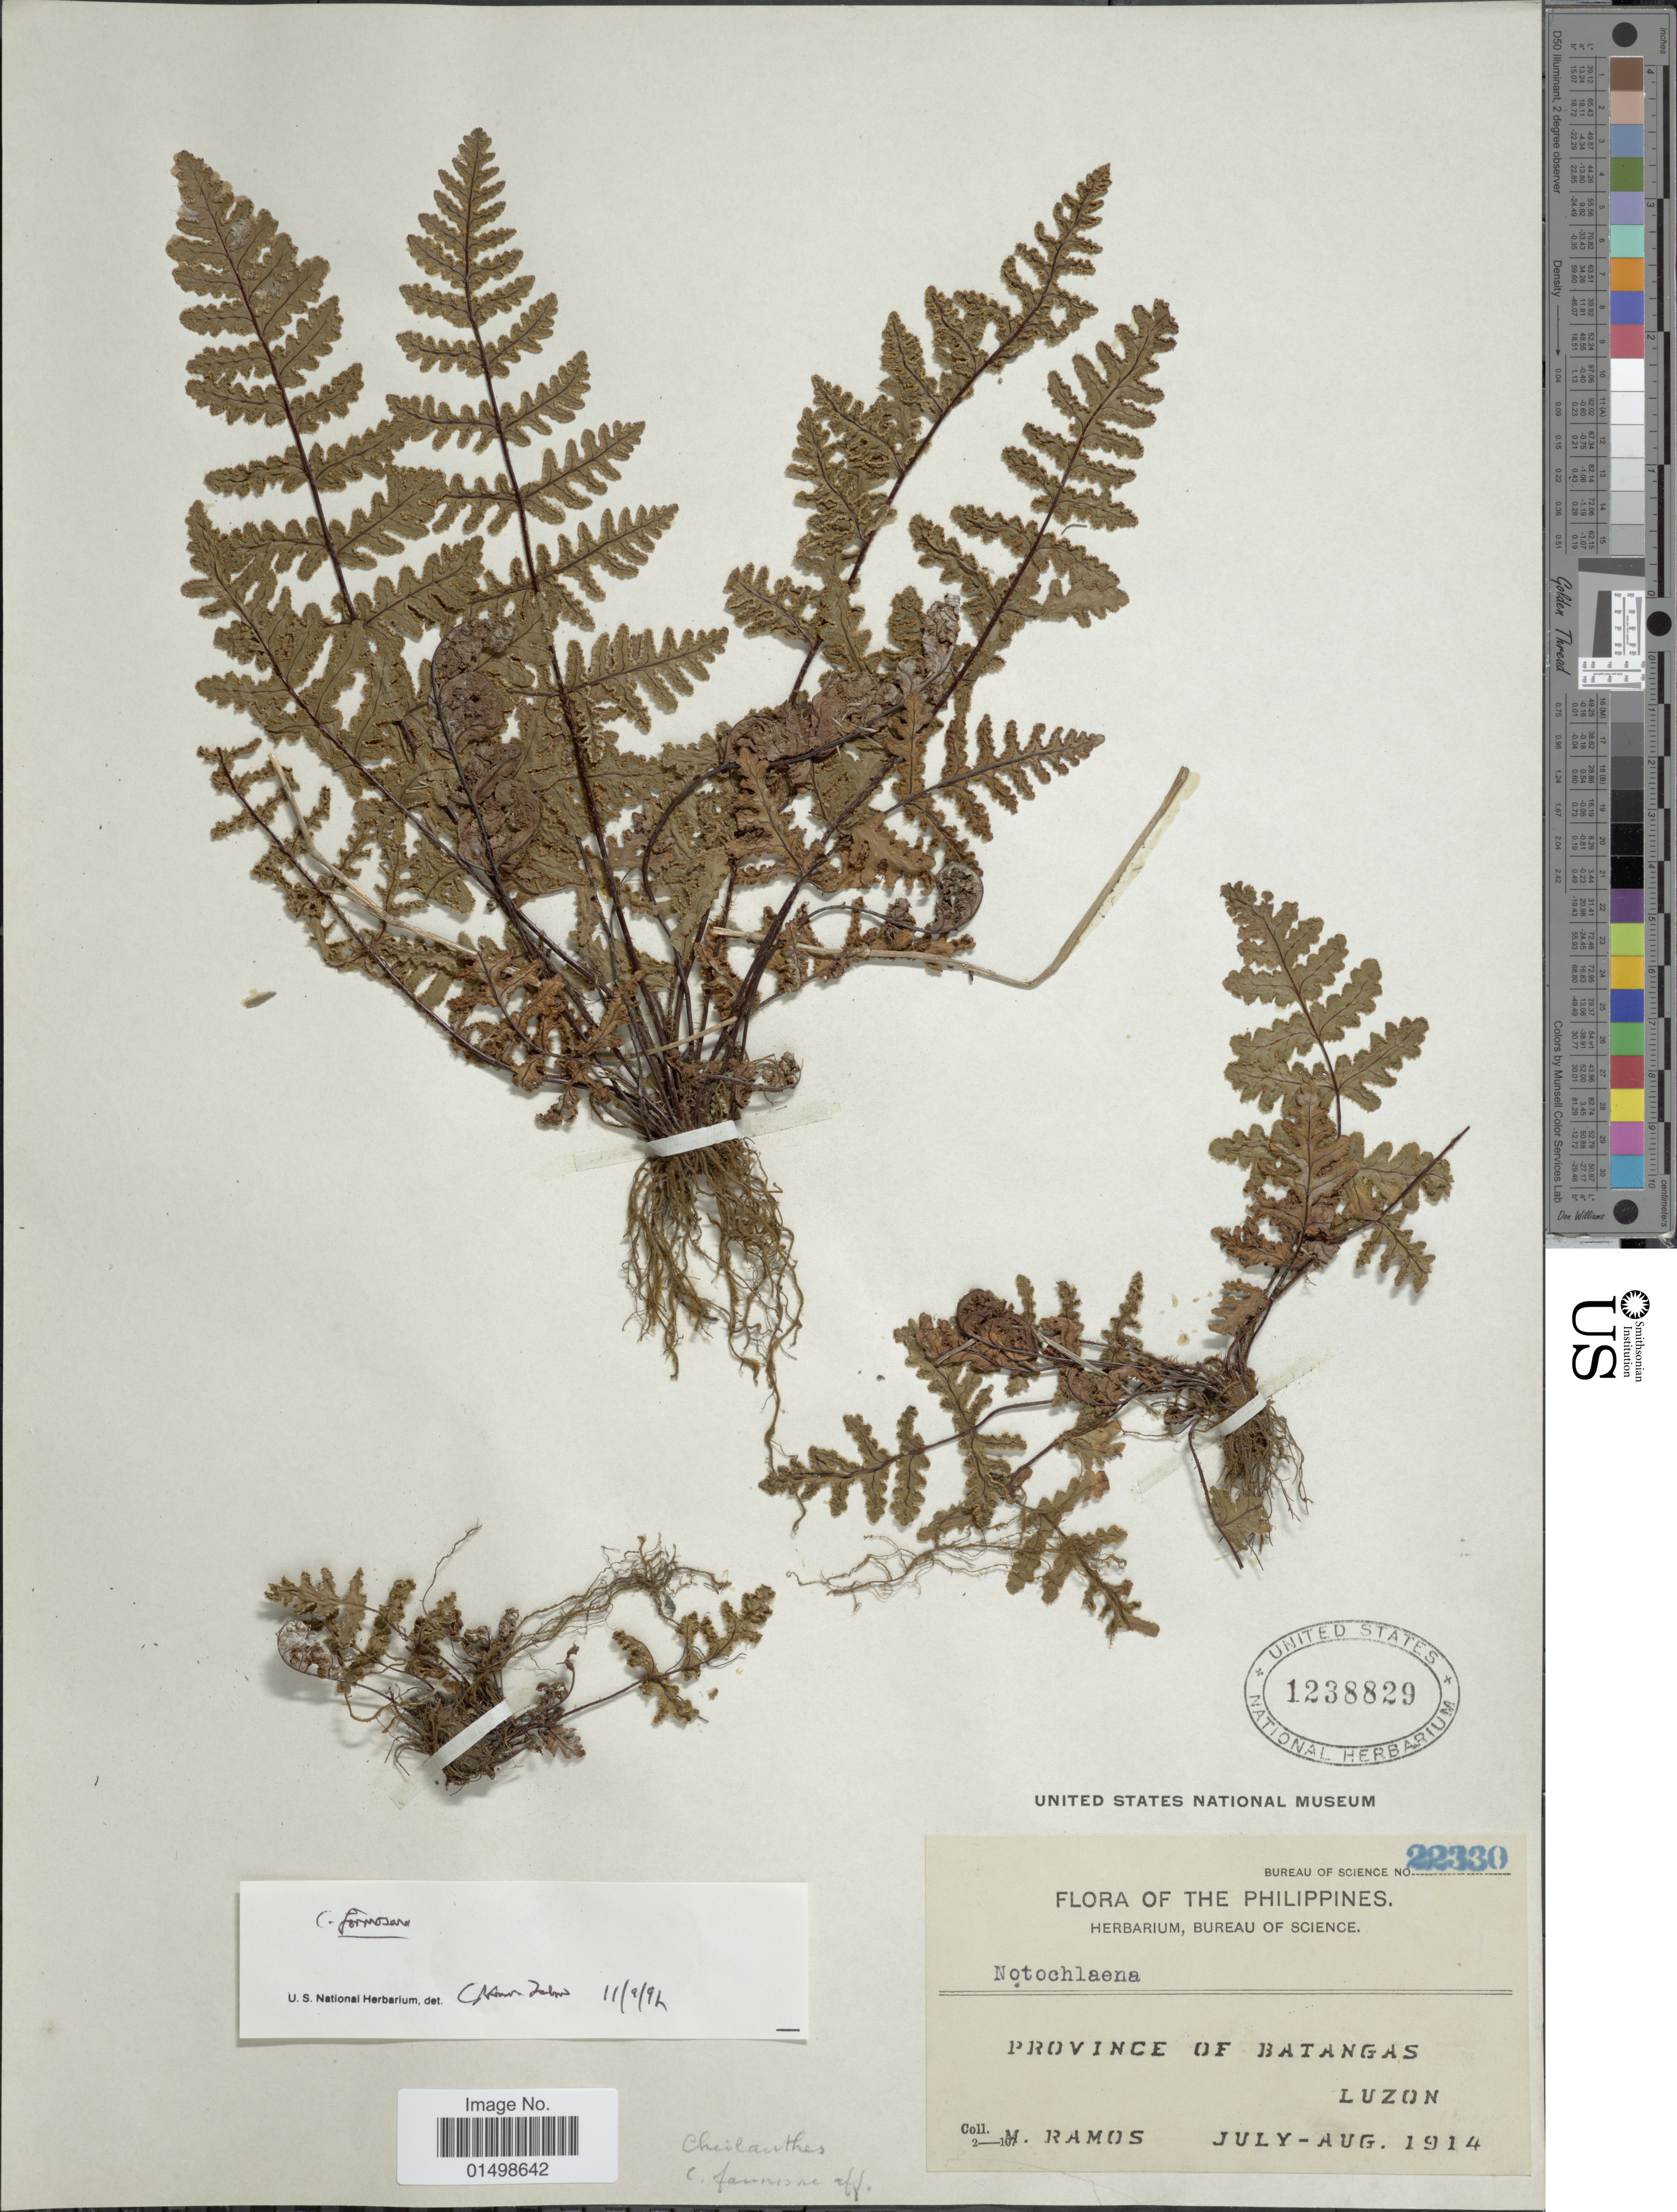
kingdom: Plantae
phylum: Tracheophyta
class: Polypodiopsida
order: Polypodiales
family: Pteridaceae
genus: Aleuritopteris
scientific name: Aleuritopteris farinosa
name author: (Forssk.) Fée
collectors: M. Ramos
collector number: Bureau of Science 22330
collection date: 1914-07/1914-08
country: Philippines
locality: Province of Batangas, Luzon.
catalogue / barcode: US 1238829